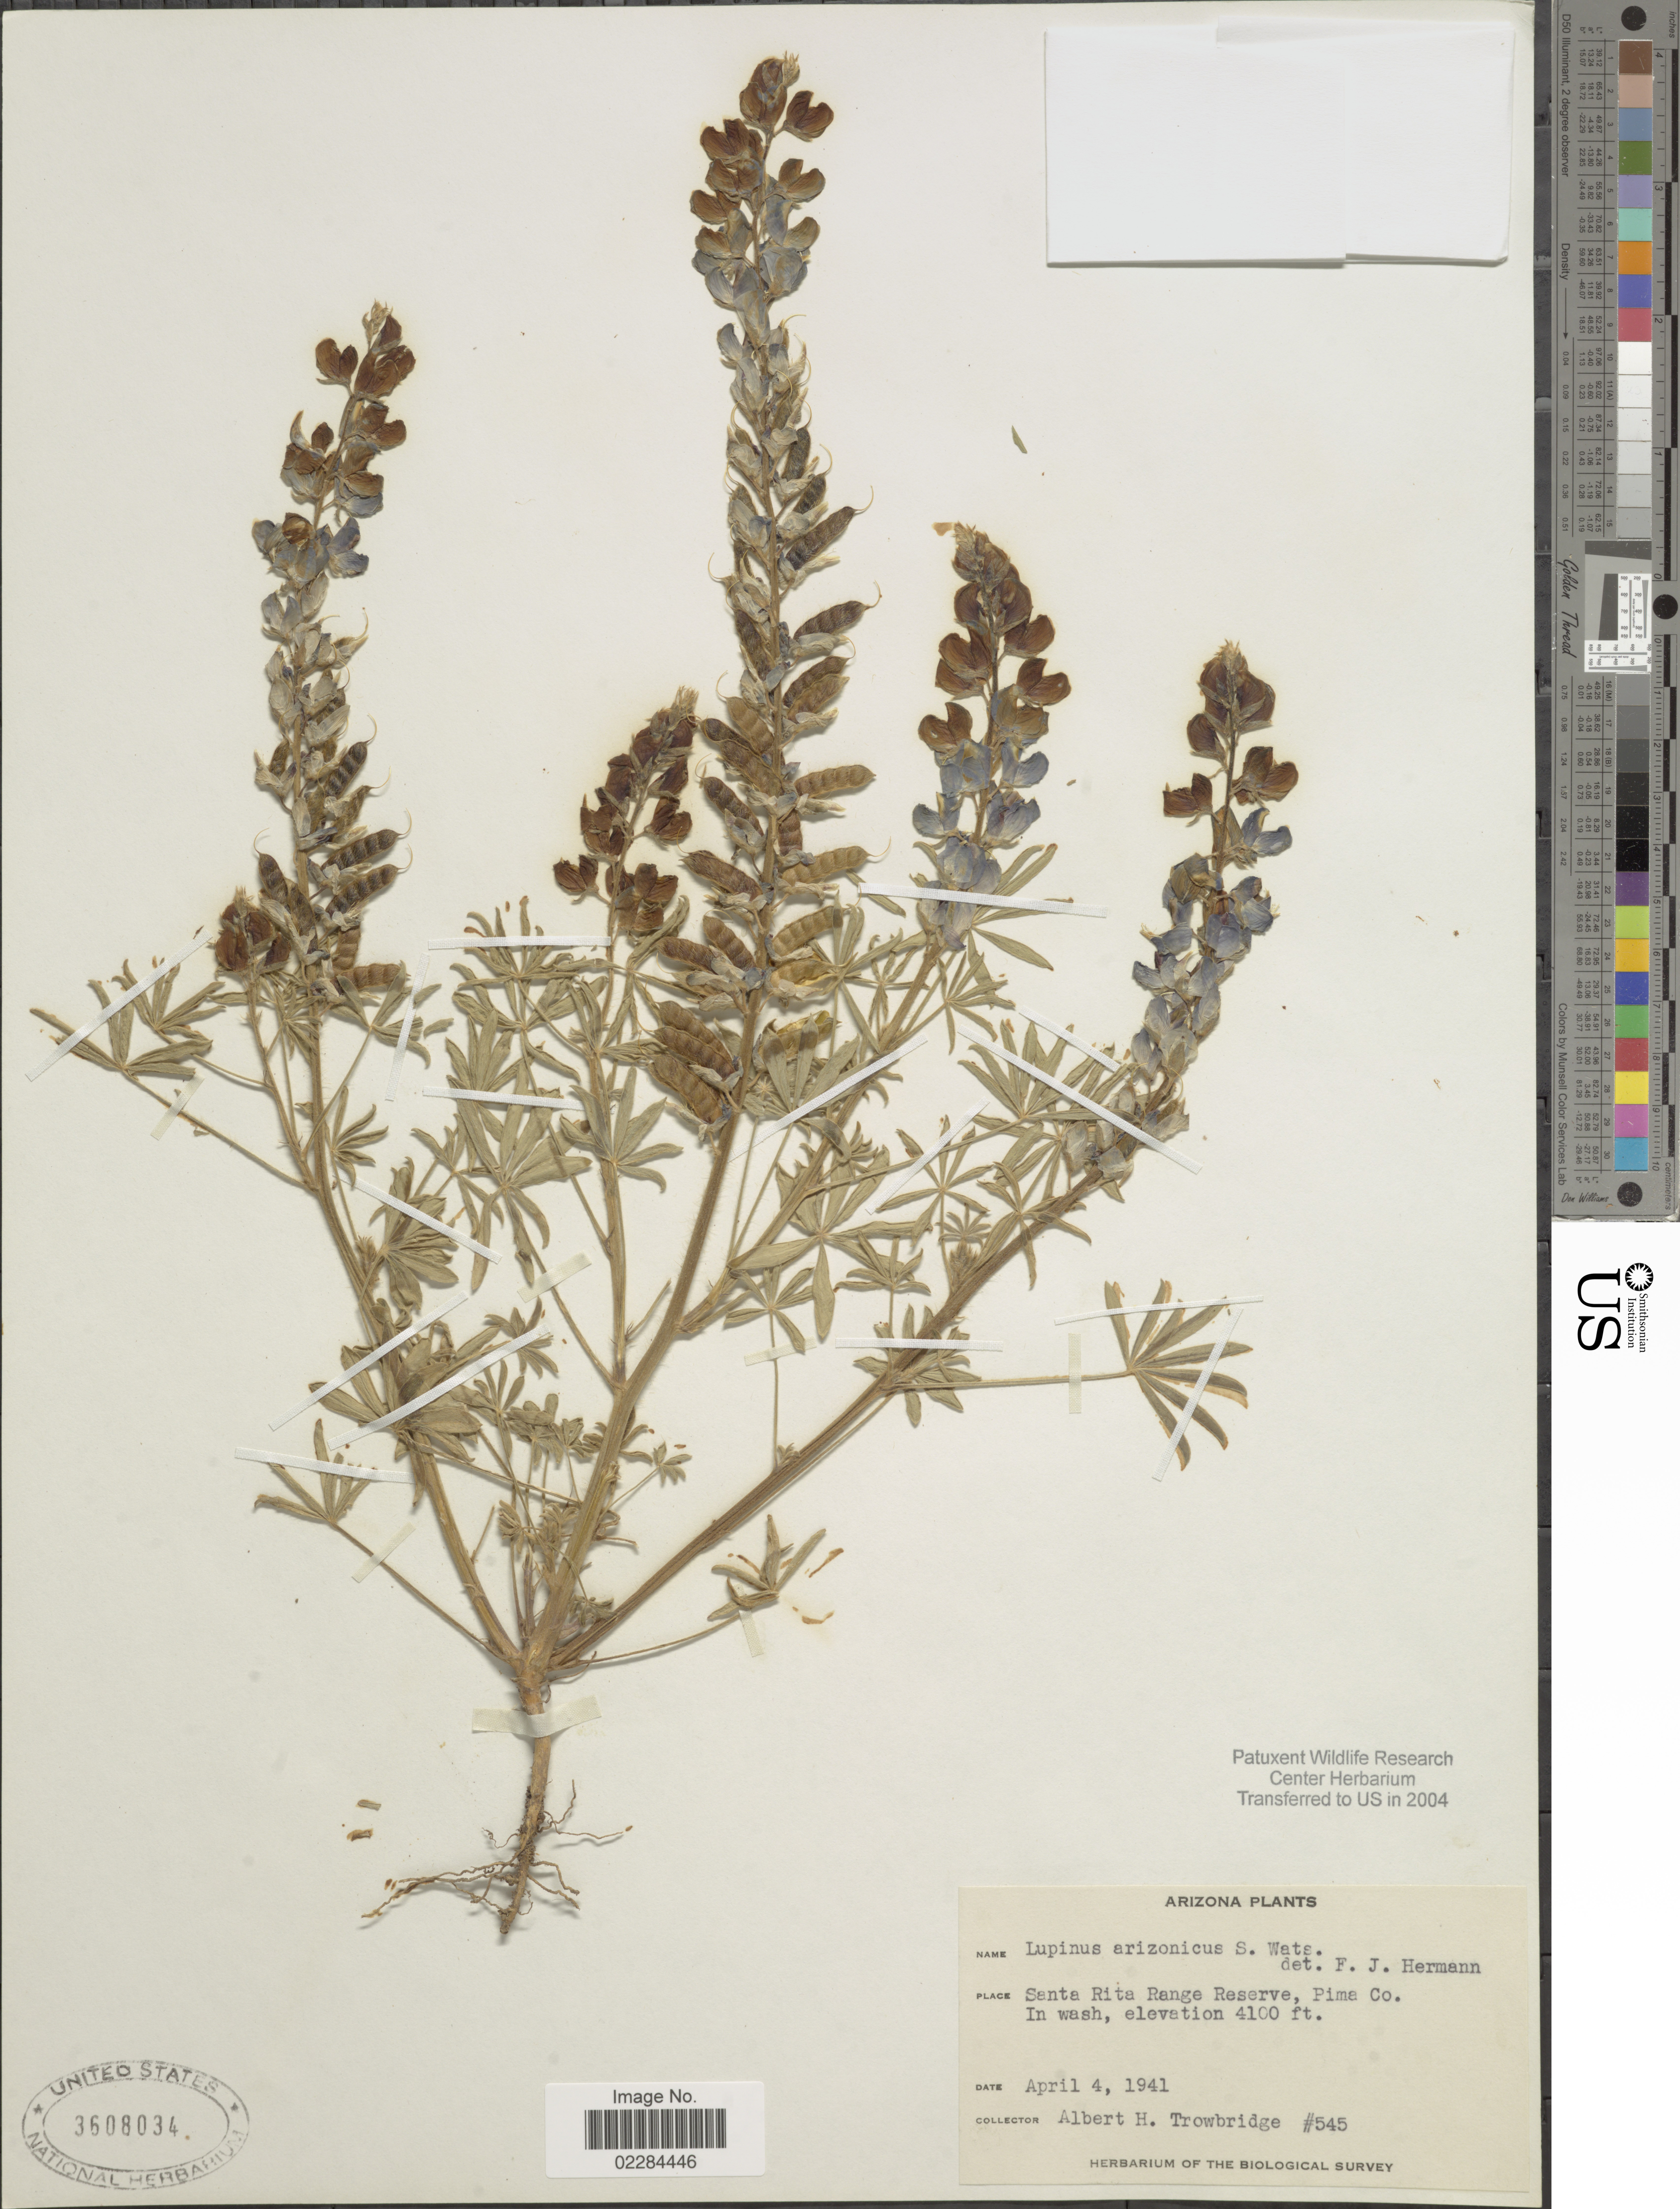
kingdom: Plantae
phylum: Tracheophyta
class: Magnoliopsida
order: Fabales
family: Fabaceae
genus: Lupinus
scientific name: Lupinus arizonicus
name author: (S. Watson) S. Watson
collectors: A. H. Trowbridge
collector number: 545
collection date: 1941-04-04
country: United States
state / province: Arizona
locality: Santa Rita Range Reserve, Pima Co. In wash.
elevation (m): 1250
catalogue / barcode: US 3608034